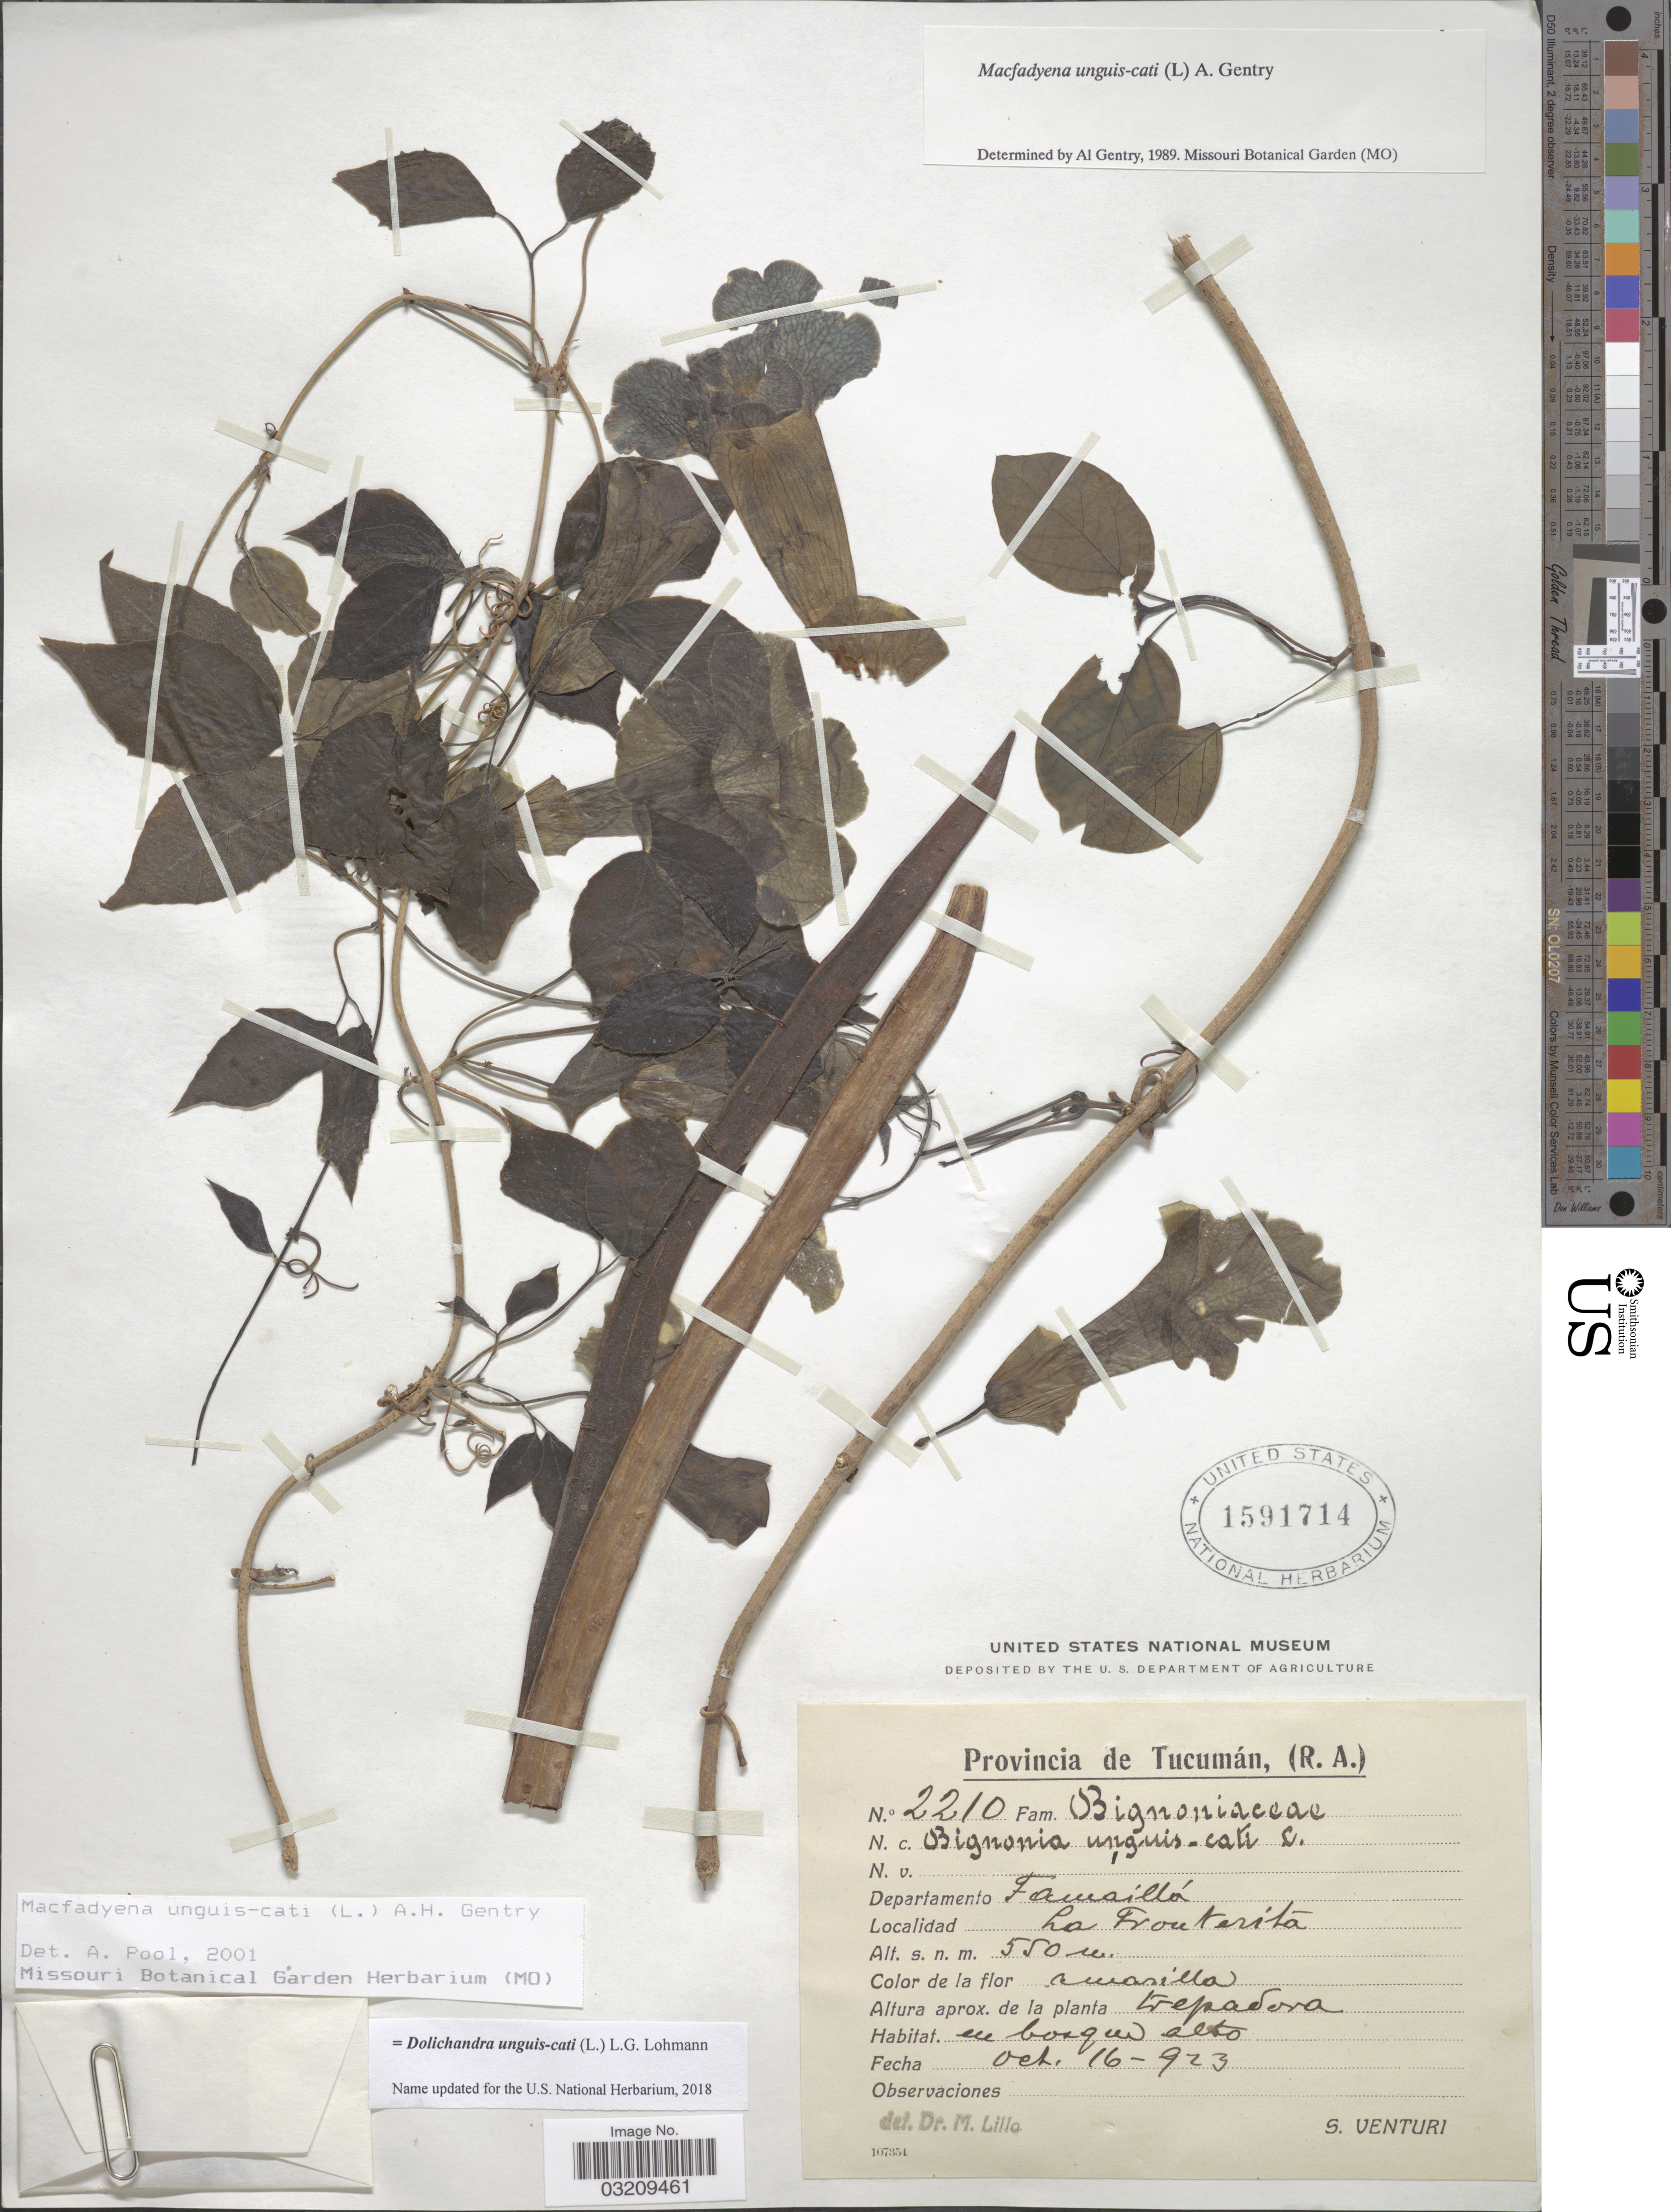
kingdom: Plantae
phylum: Tracheophyta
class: Magnoliopsida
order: Lamiales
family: Bignoniaceae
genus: Dolichandra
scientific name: Dolichandra unguis-cati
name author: (L.) L.G. Lohmann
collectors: S. Venturi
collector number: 2210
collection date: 1923-10-16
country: Argentina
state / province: Tucuman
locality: Departamento Famaillá. La Fronterita.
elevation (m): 550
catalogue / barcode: US 1591714